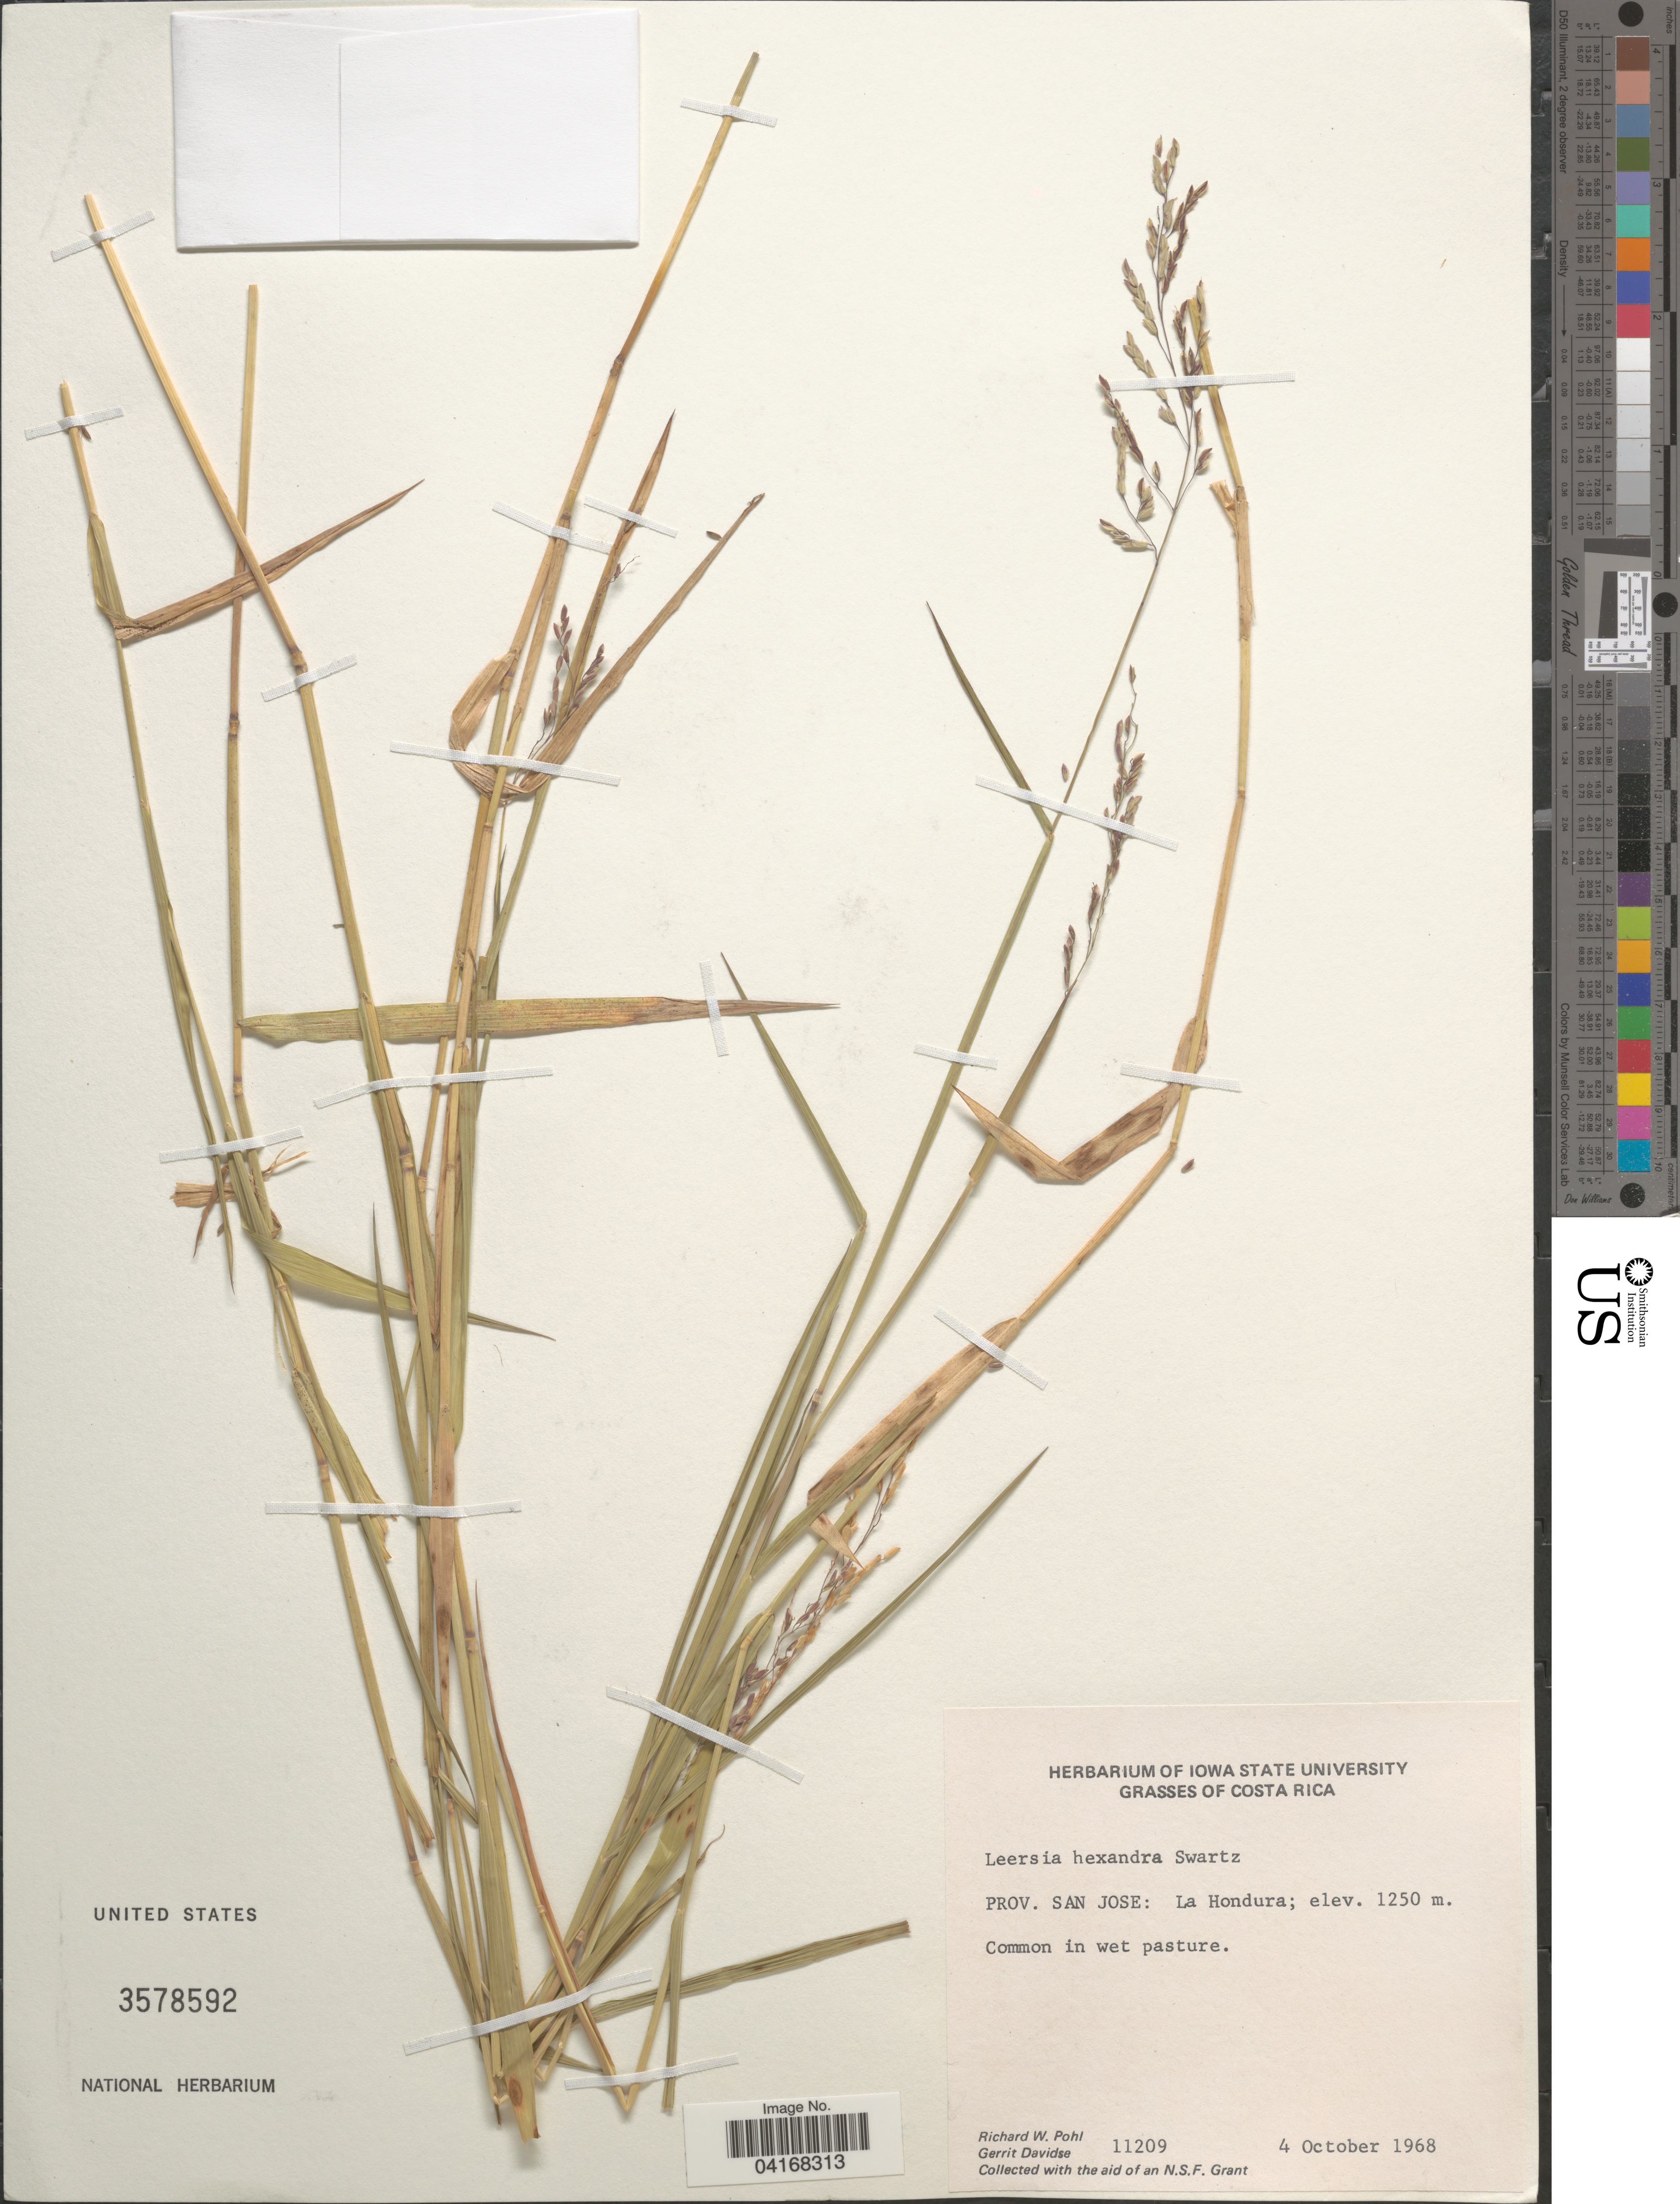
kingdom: Plantae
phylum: Tracheophyta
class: Liliopsida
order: Poales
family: Poaceae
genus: Leersia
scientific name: Leersia hexandra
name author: Sw.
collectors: R. W. Pohl & G. Davidse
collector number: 11209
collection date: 1968-10-04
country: Costa Rica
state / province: San José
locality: La Hondura.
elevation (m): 1250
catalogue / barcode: US 3578592